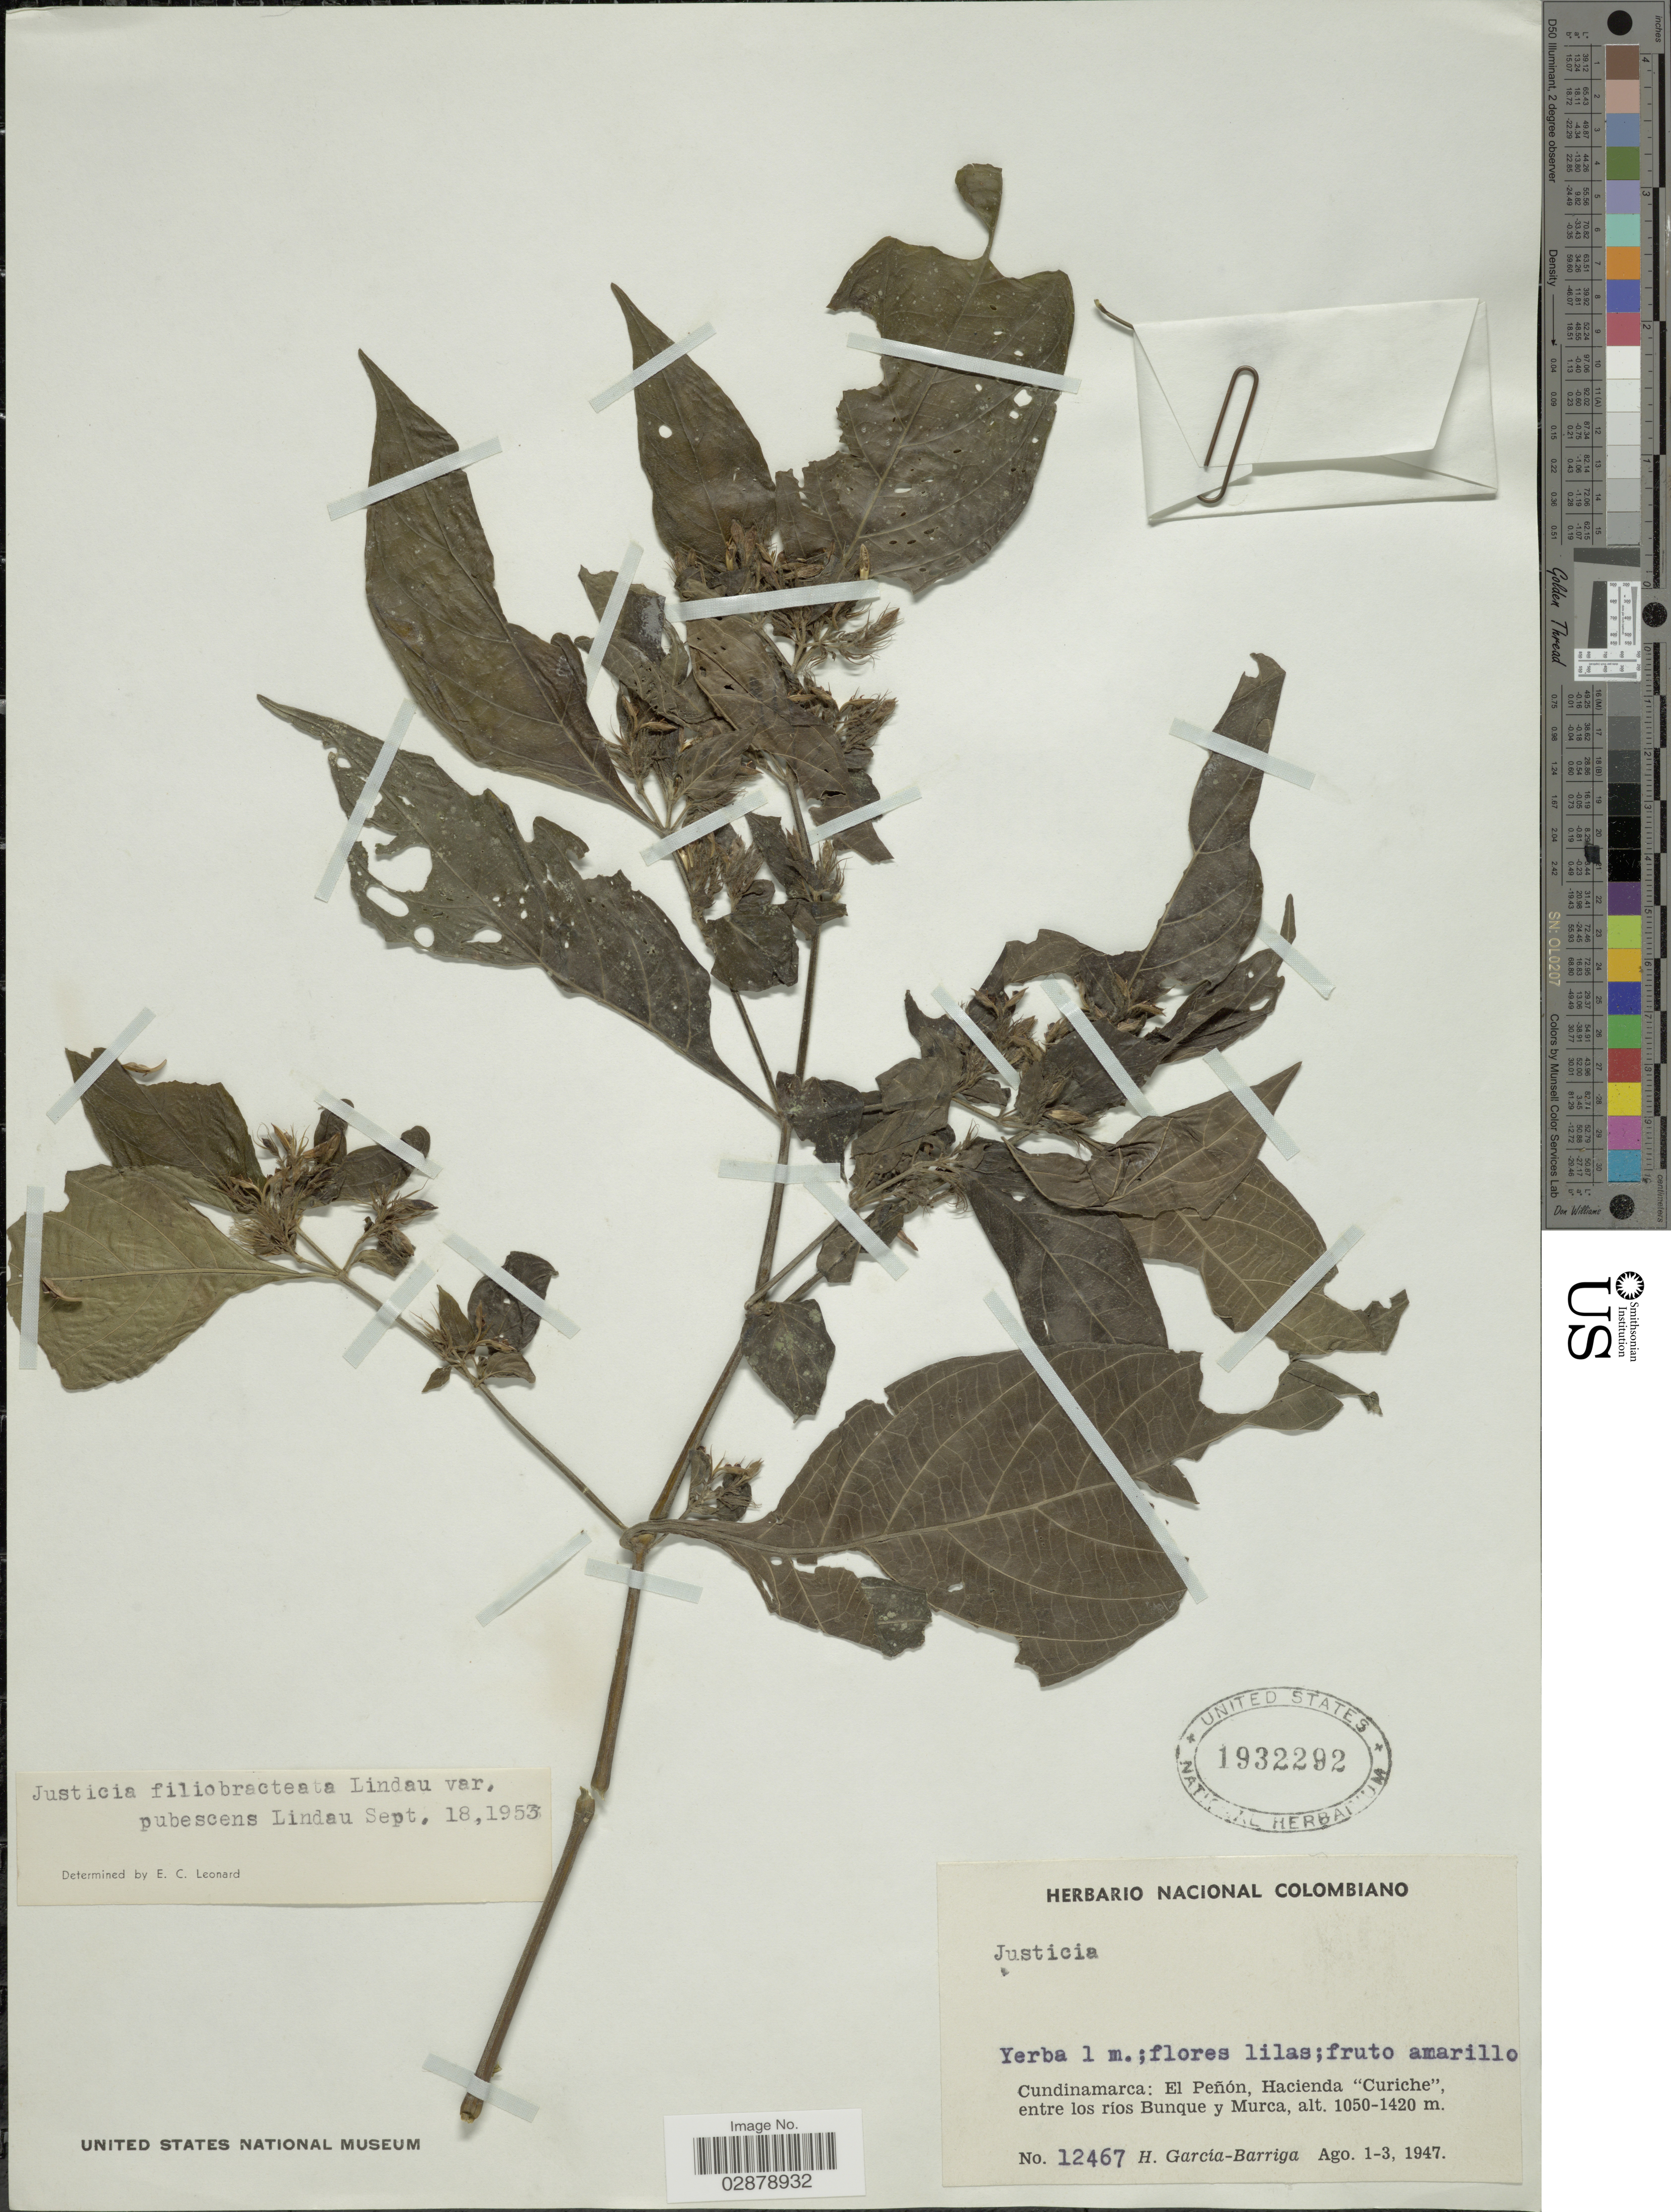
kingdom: Plantae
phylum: Tracheophyta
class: Magnoliopsida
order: Lamiales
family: Acanthaceae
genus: Justicia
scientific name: Justicia filibracteolata var. pubescens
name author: Lindau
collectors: H. García Barriga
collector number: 12467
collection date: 1947-08-01/1947-08-03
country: Colombia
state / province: Cundinamarca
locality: El Peñón, Hacienda "Curiche", entre los ríos Bunque y Murca.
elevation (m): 1050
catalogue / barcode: US 1932292